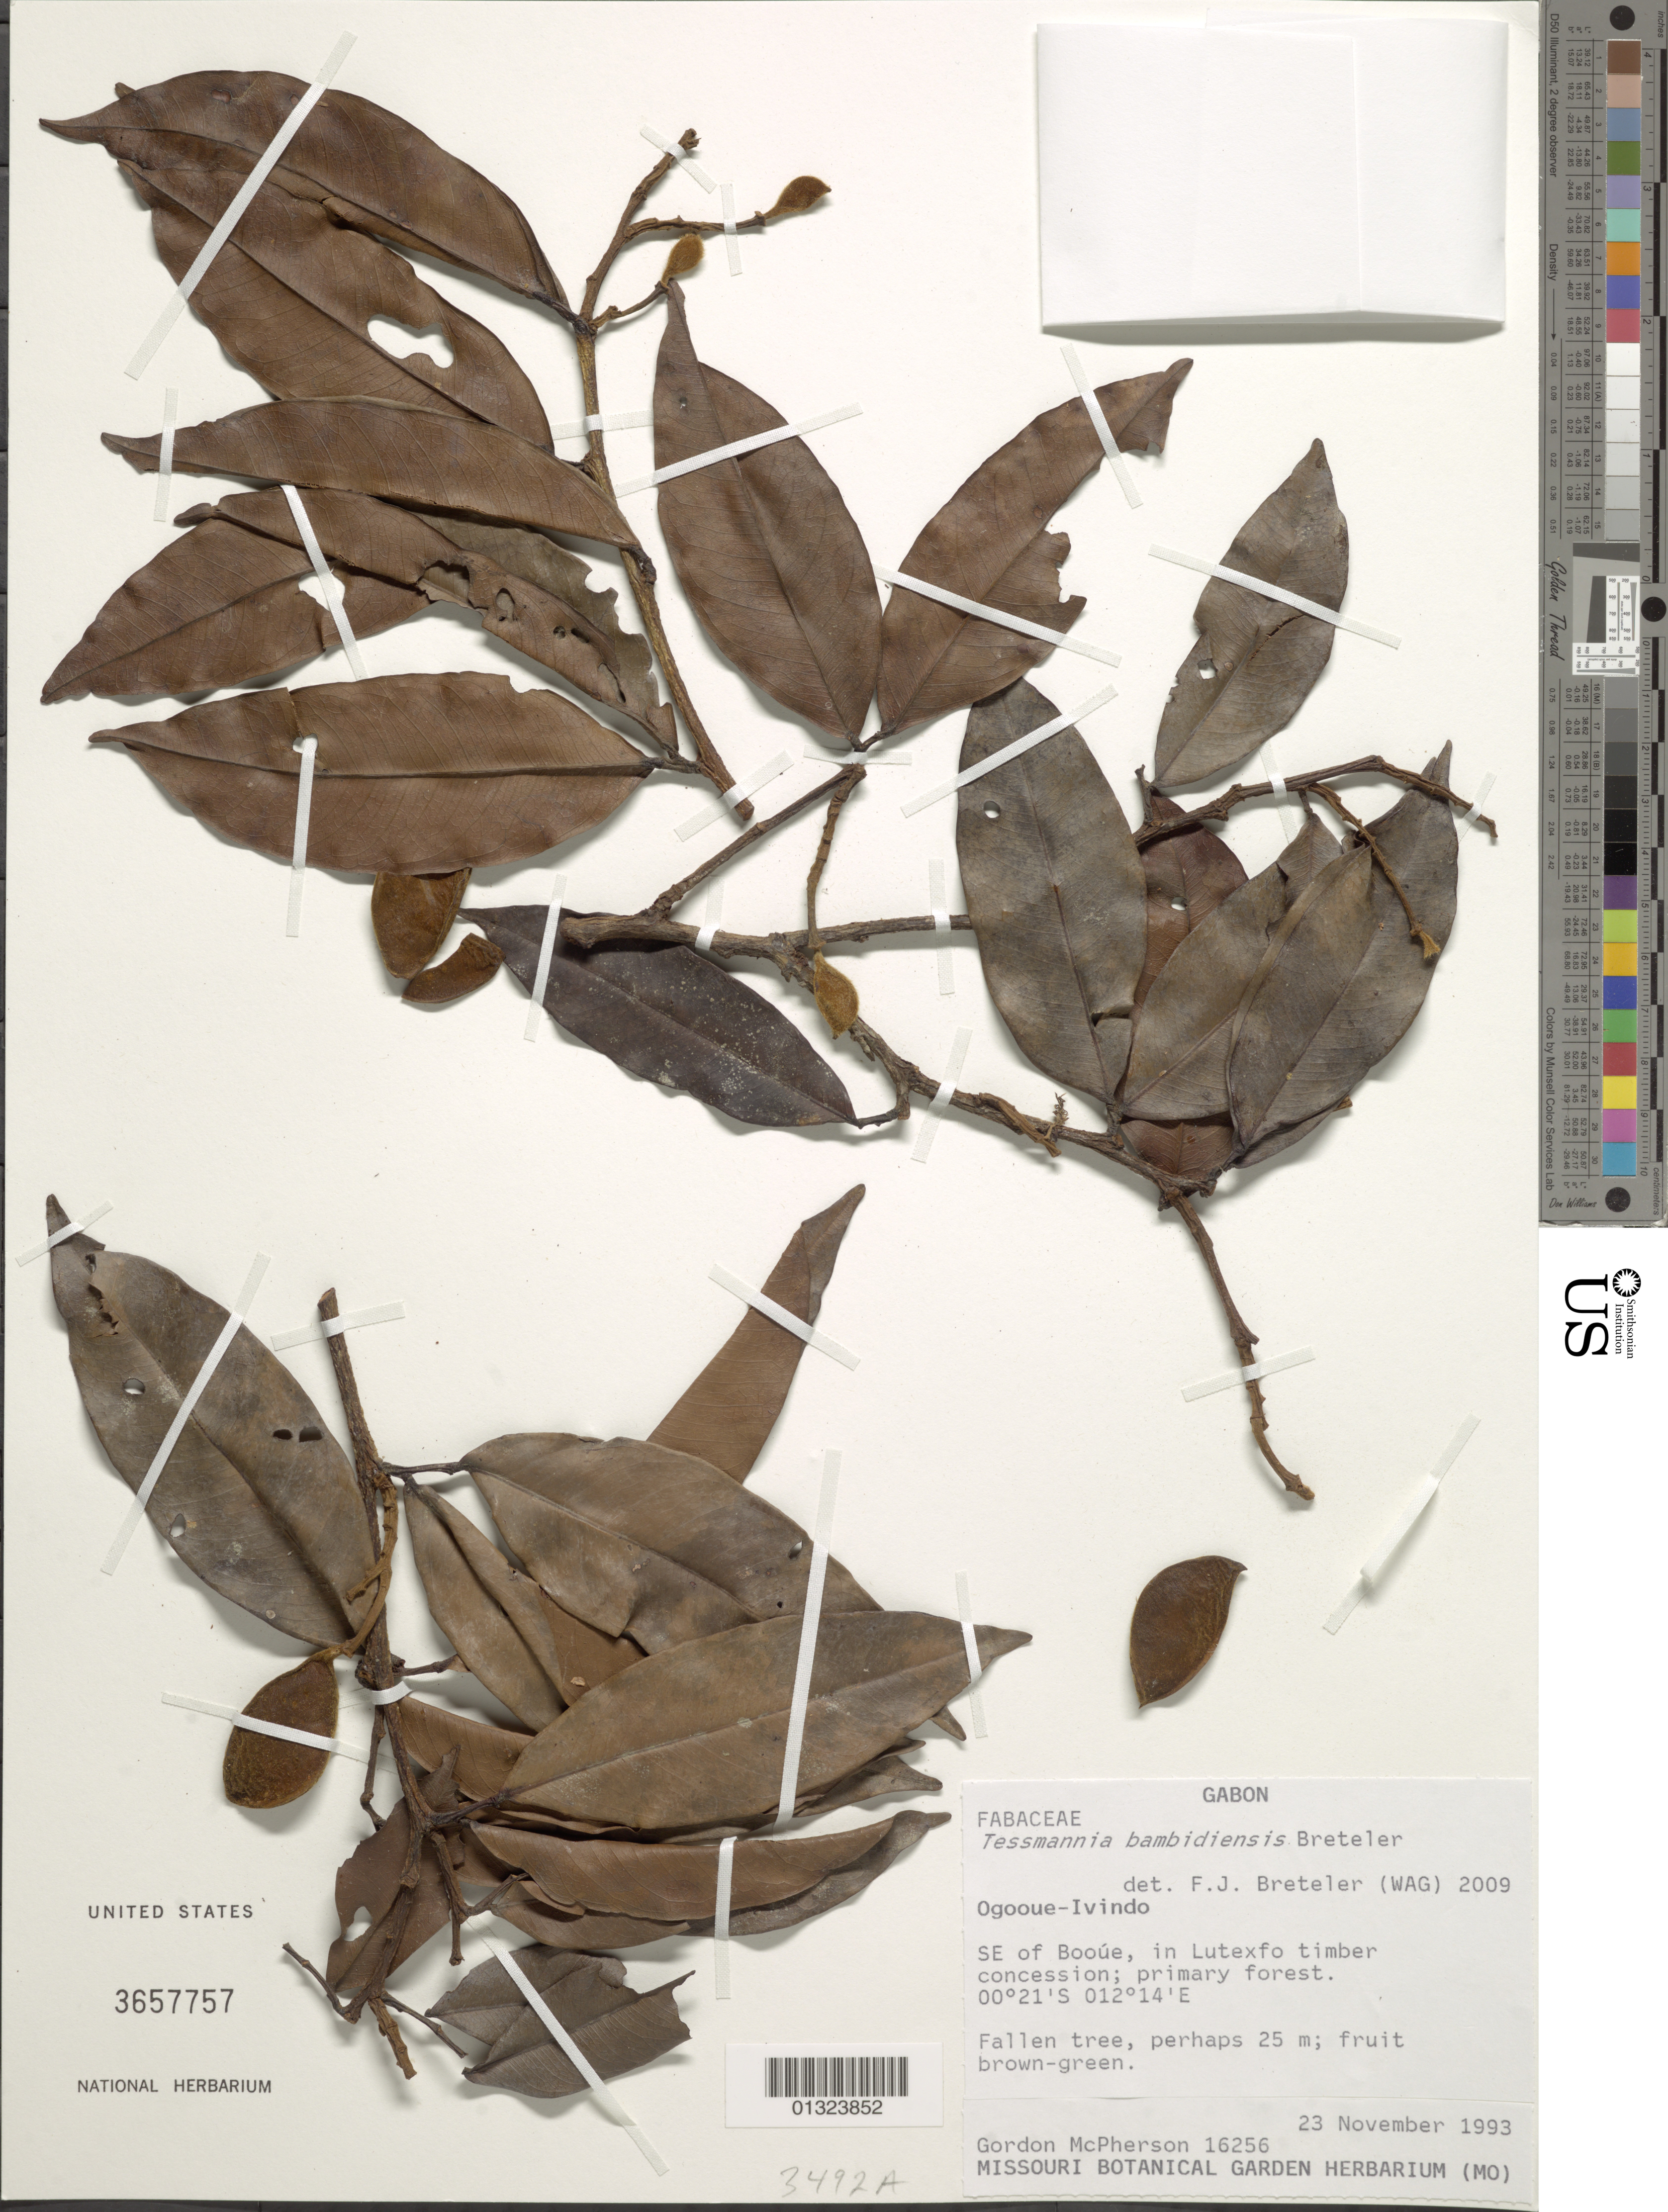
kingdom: Plantae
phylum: Tracheophyta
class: Magnoliopsida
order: Fabales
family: Fabaceae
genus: Tessmannia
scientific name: Tessmannia bambidiensis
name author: Breteler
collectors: G. D. McPherson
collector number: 16256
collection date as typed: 23 Nov 1993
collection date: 1993-11-23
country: Gabon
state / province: Ogooué-ivindo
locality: SE of Booue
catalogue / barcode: US 3657757